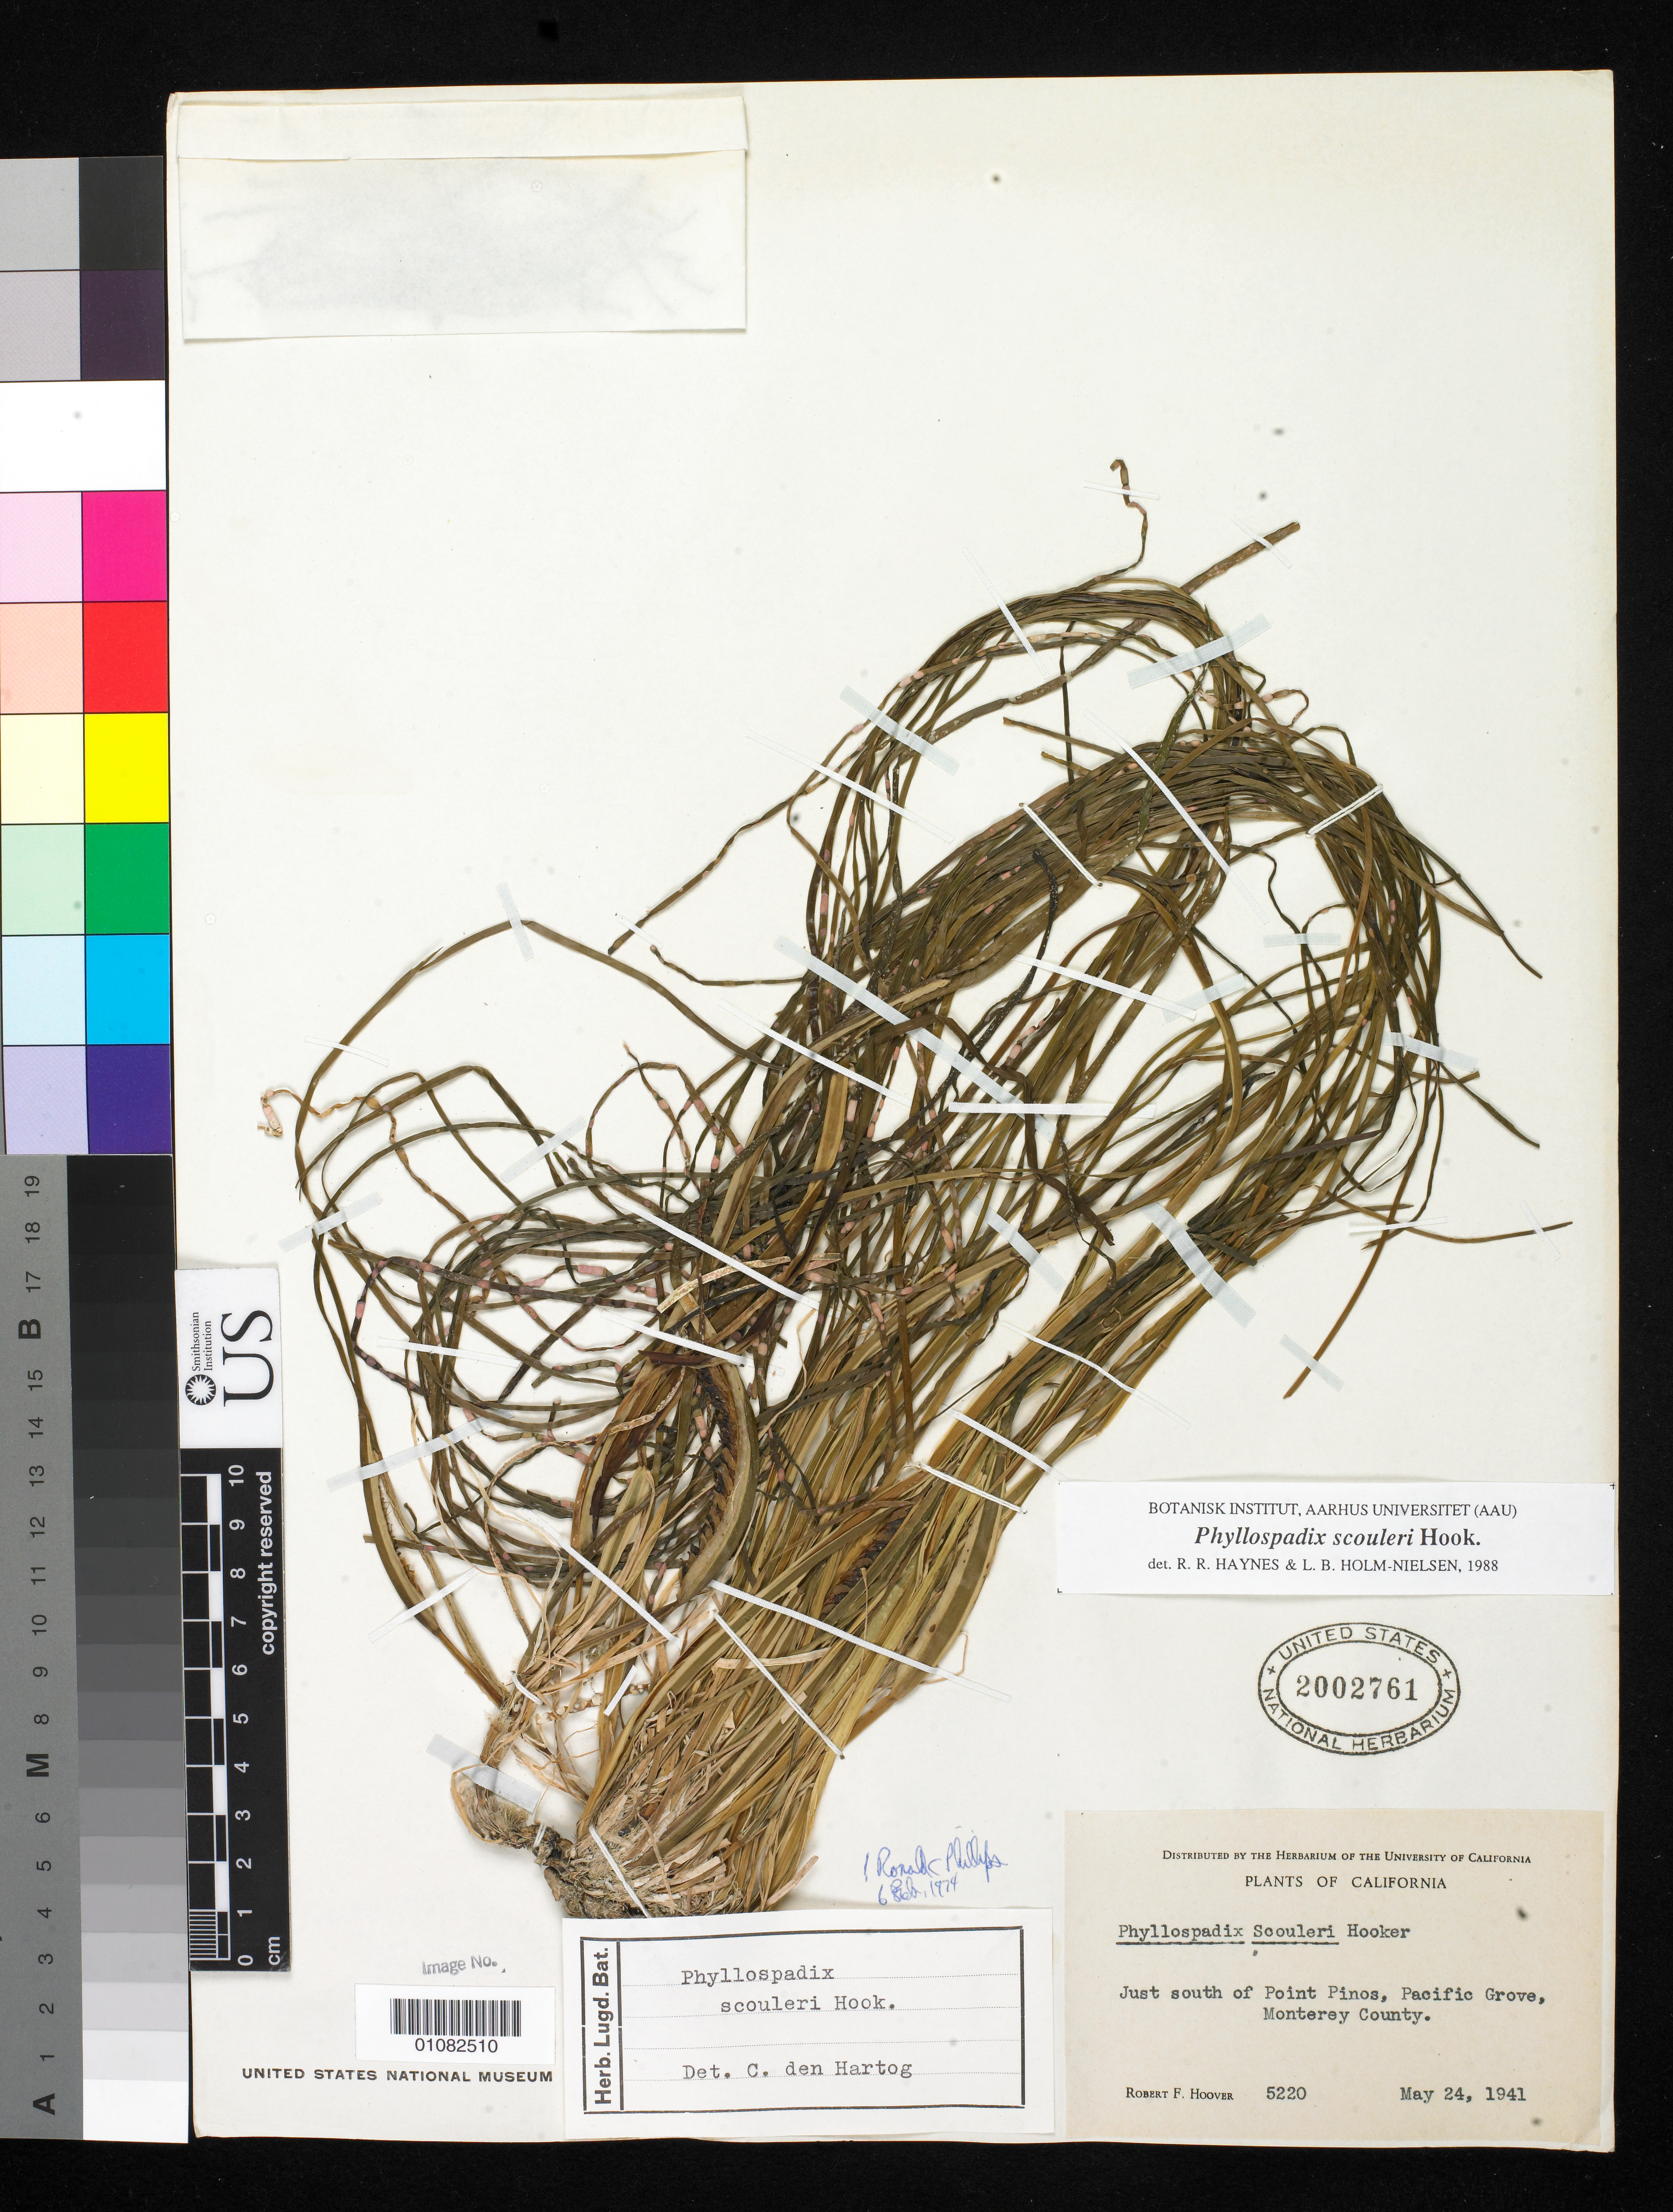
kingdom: Plantae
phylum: Tracheophyta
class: Liliopsida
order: Alismatales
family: Zosteraceae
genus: Phyllospadix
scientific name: Phyllospadix scouleri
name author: Hook.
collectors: R. F. Hoover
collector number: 5220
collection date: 1941-05-24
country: United States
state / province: California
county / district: Monterey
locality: just south of Point Pinos, Pacific Grove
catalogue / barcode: US 2002761